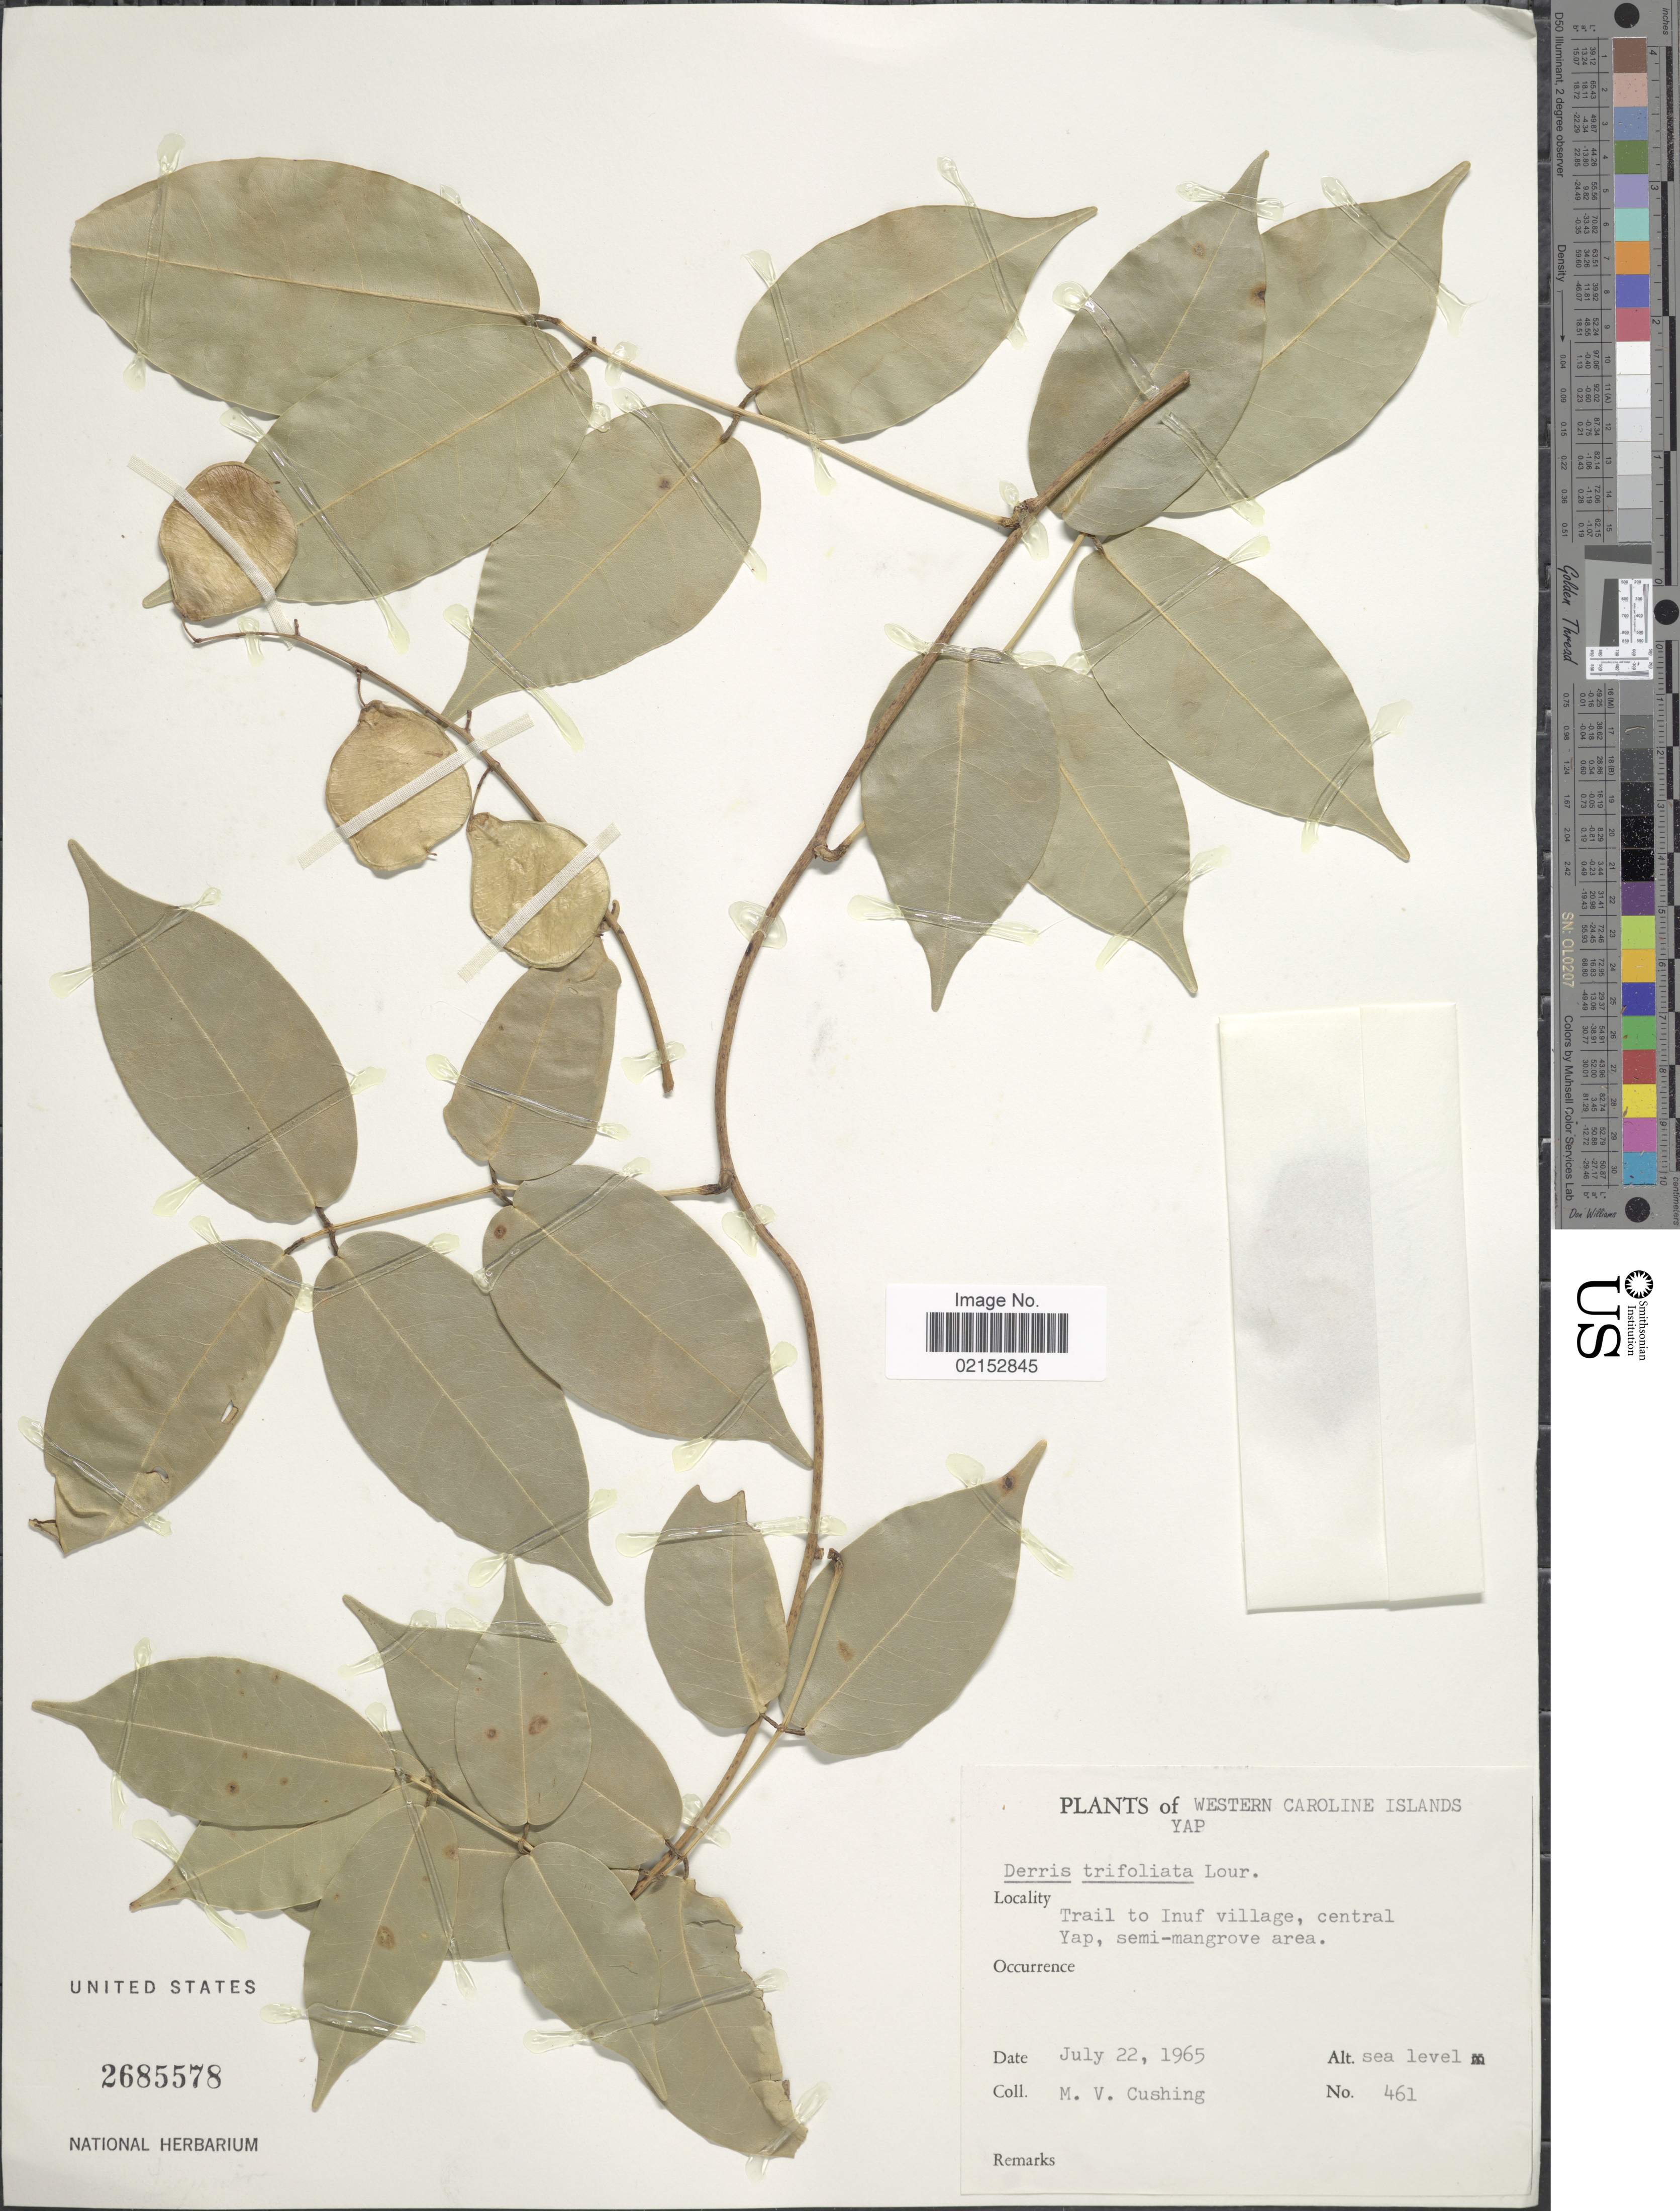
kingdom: Plantae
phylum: Tracheophyta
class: Magnoliopsida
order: Fabales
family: Fabaceae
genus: Derris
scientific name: Derris trifoliata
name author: Lour.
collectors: M. V. Cushing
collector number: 461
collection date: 1965-07-22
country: Micronesia, Federated States of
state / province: Yap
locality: Western Caroline Islands, trail to Inuf village, central Yap, semi-mangrove area.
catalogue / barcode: US 2685578